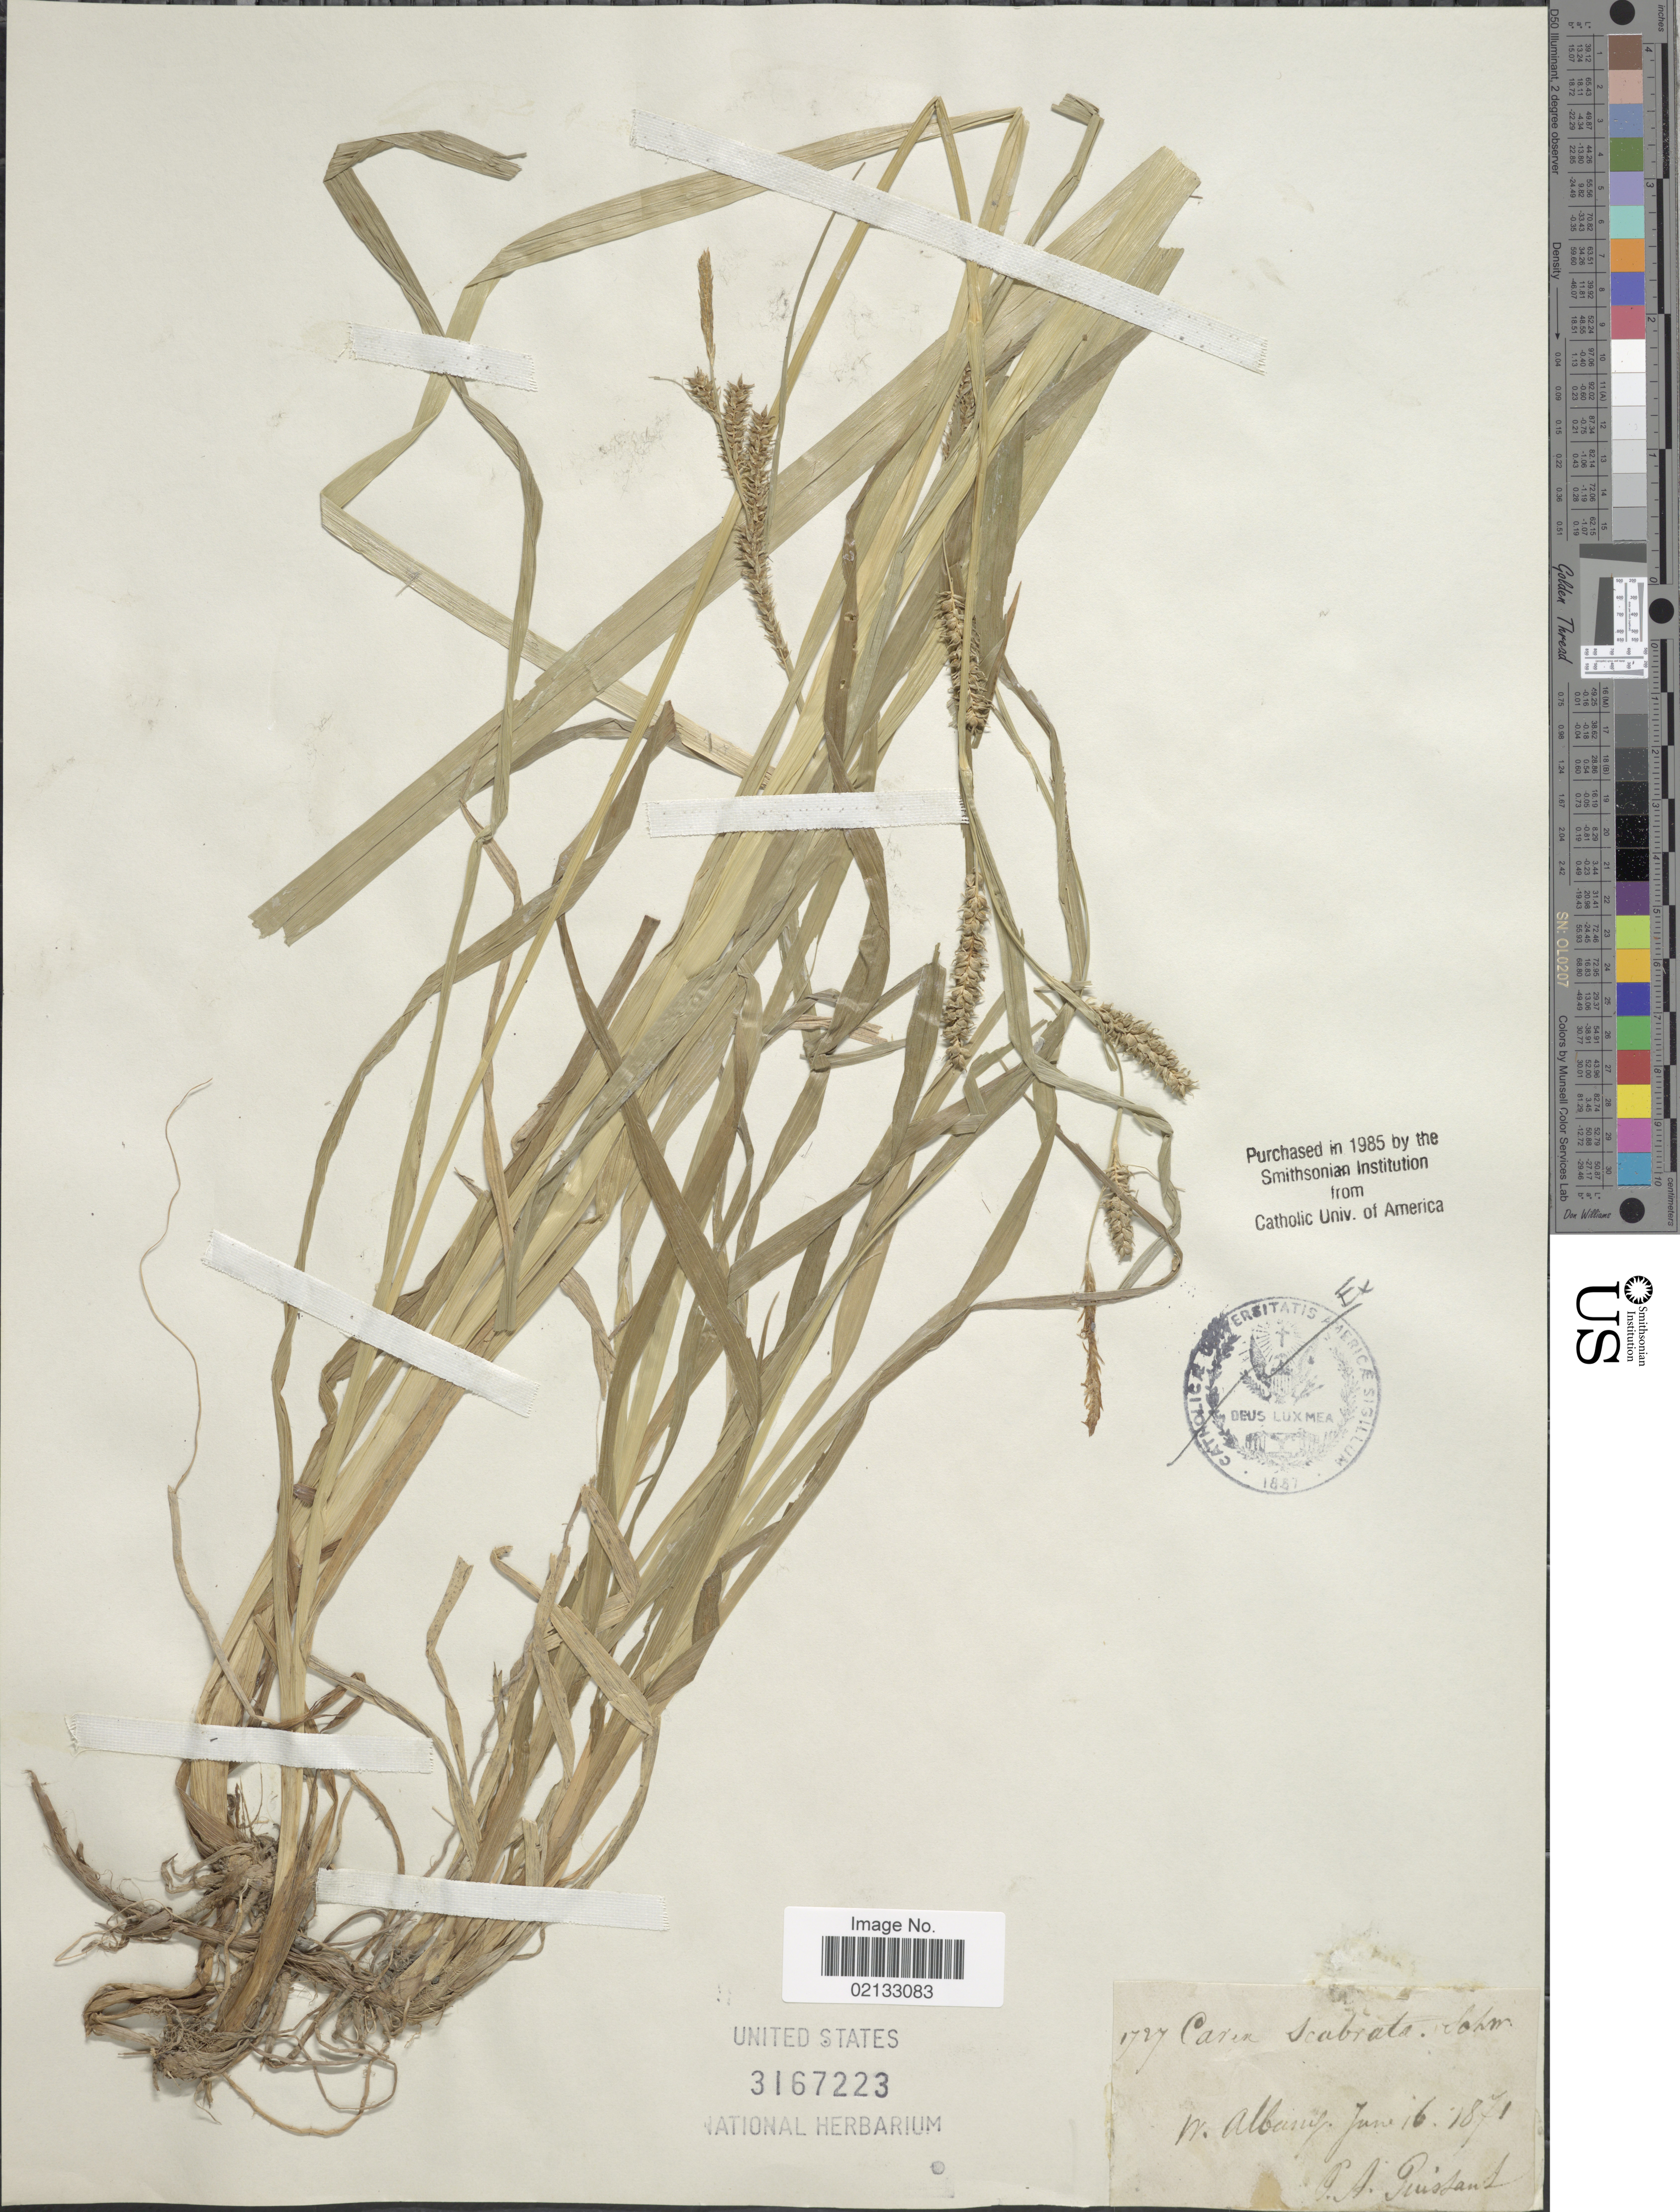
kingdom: Plantae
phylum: Tracheophyta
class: Liliopsida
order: Poales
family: Cyperaceae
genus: Carex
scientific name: Carex scabrata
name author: Schwein.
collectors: P. Puissant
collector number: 1727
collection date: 1871-06-16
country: United States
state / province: New York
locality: W. Albany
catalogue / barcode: US 3167223